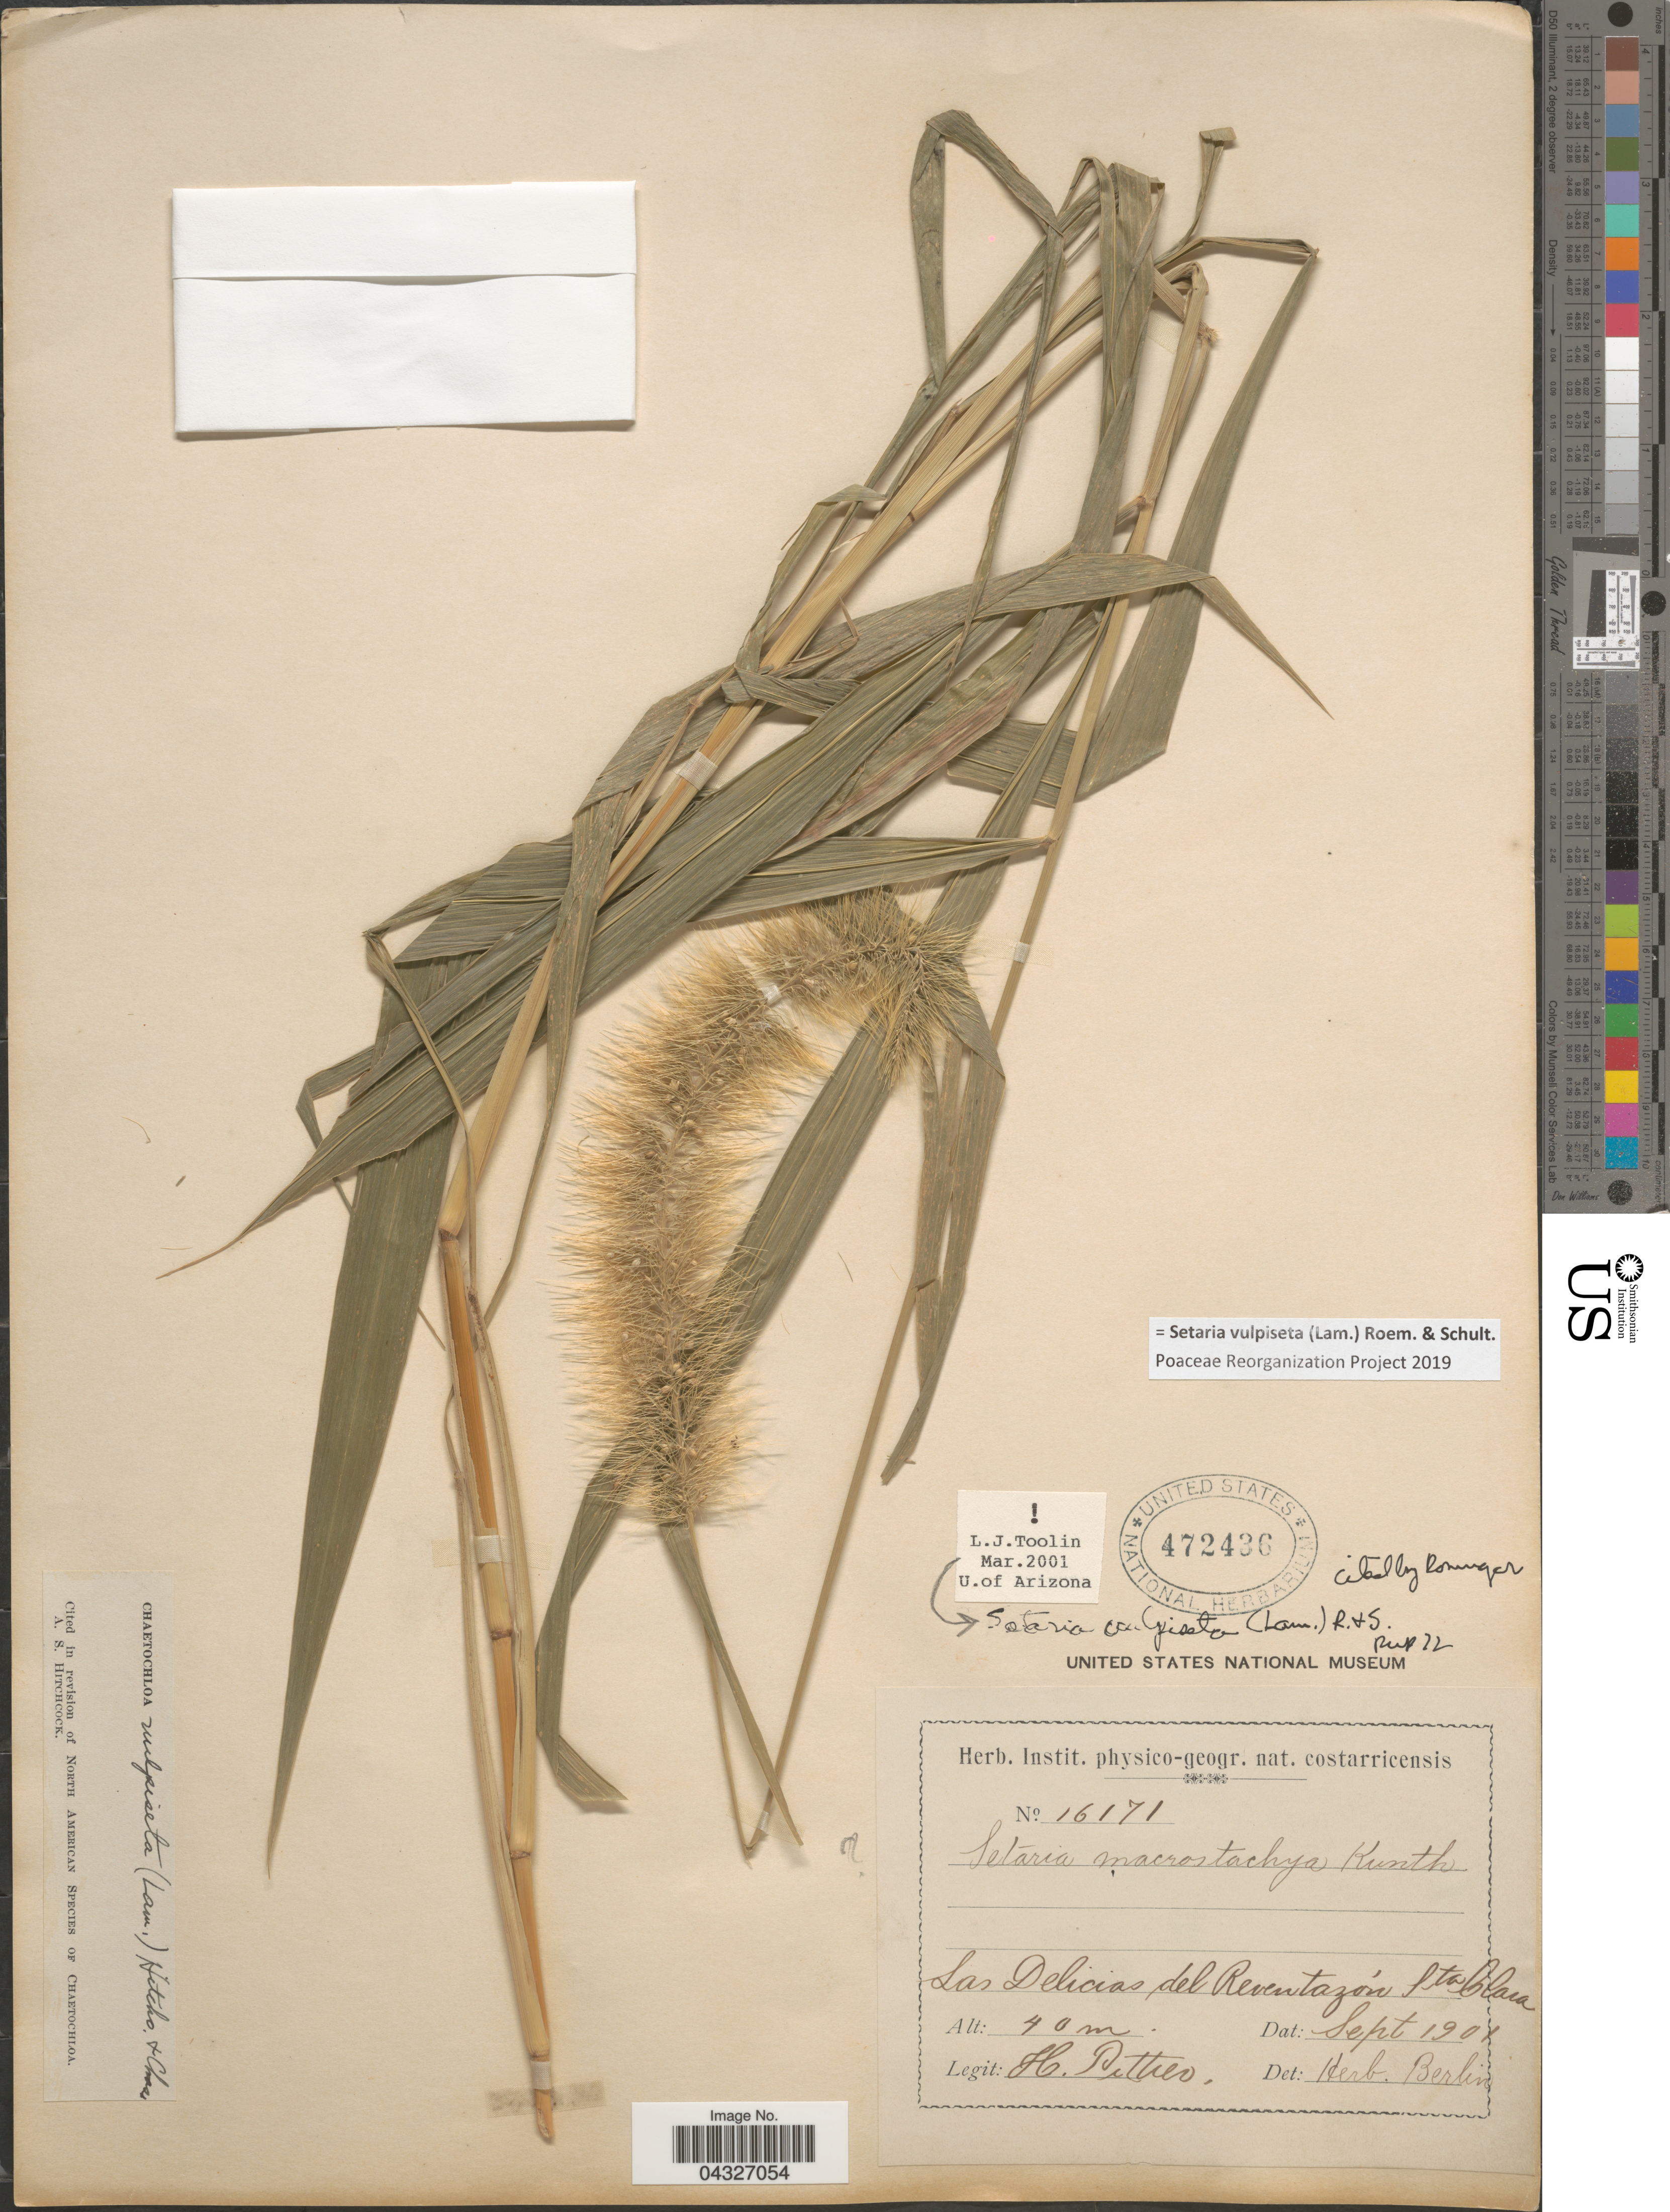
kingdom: Plantae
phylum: Tracheophyta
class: Liliopsida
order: Poales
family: Poaceae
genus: Setaria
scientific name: Setaria vulpiseta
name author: (Lam.) Roem. & Schult.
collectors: H. F. Pittier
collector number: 16171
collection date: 1901-09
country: Costa Rica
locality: Las Delicias del Reventazón Sta Clara.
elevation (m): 40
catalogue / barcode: US 472436